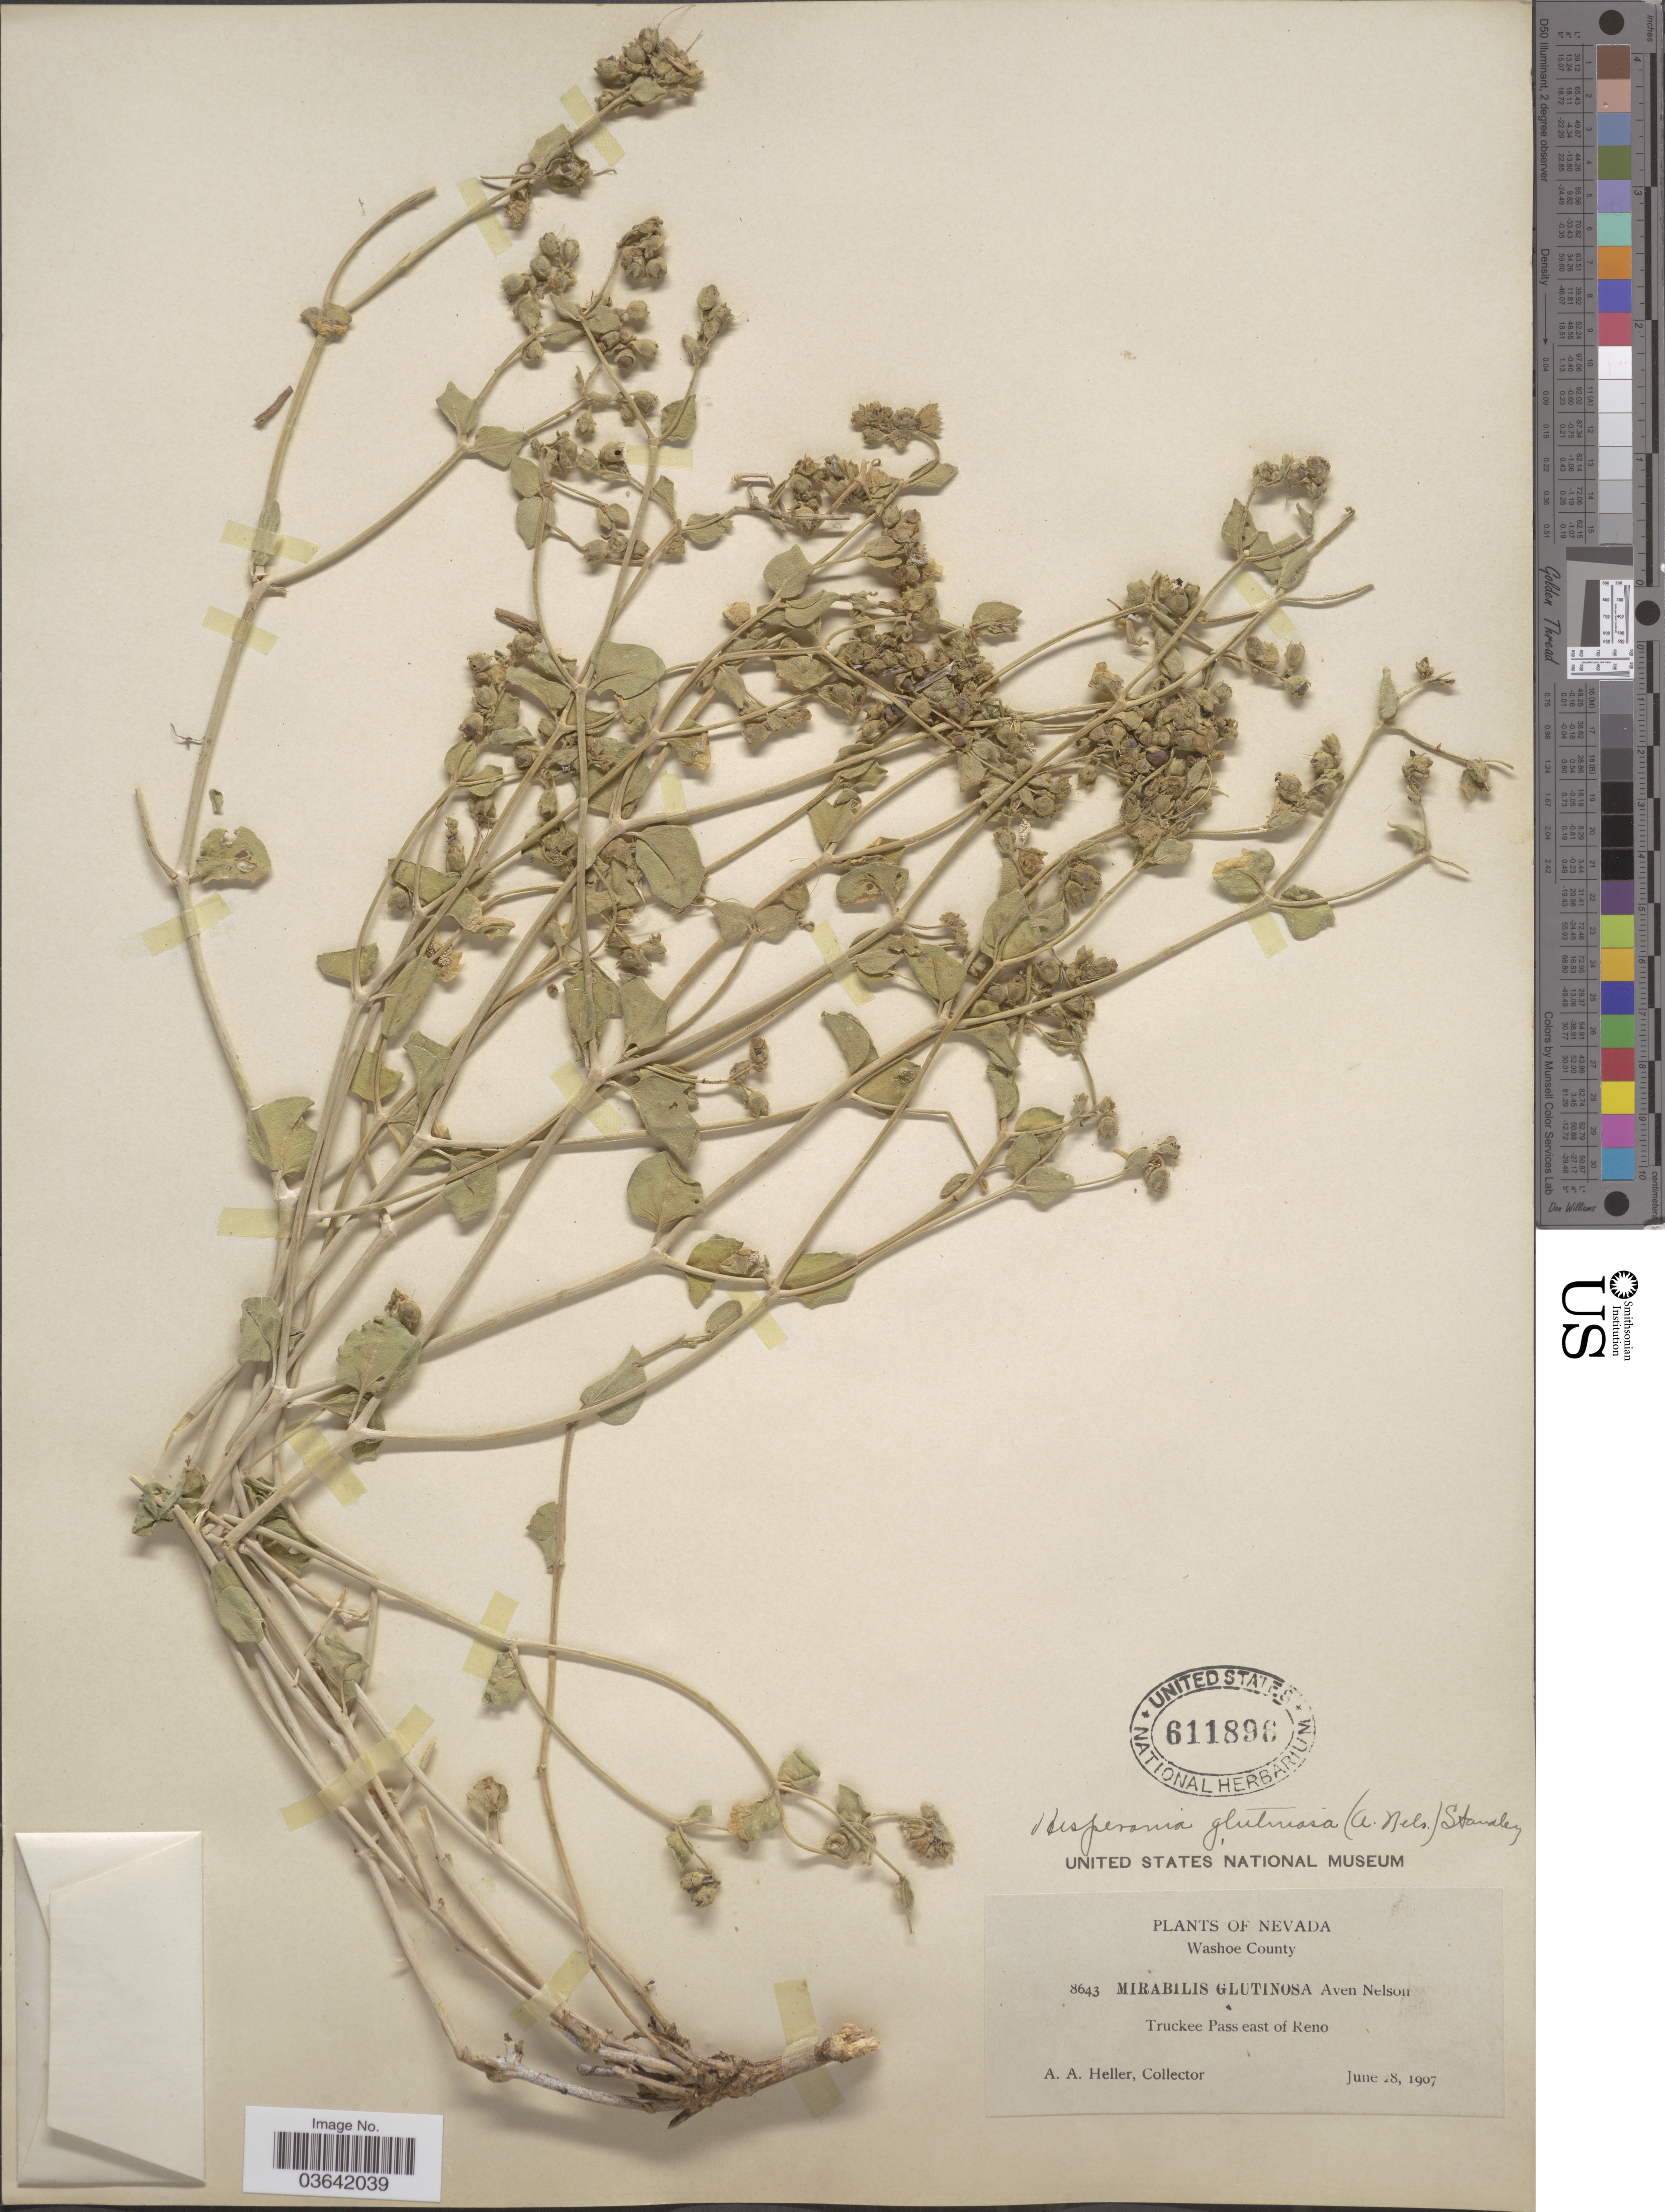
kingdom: Plantae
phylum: Tracheophyta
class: Magnoliopsida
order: Caryophyllales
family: Nyctaginaceae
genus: Mirabilis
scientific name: Mirabilis laevis var. retrorsa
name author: (A. Heller) Jeps.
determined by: Spellenberg, R.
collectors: A. A. Heller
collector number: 8643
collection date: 1907-06-28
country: United States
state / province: Nevada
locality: Washoe County. Truckee Pass east of Reno.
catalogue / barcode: US 611896